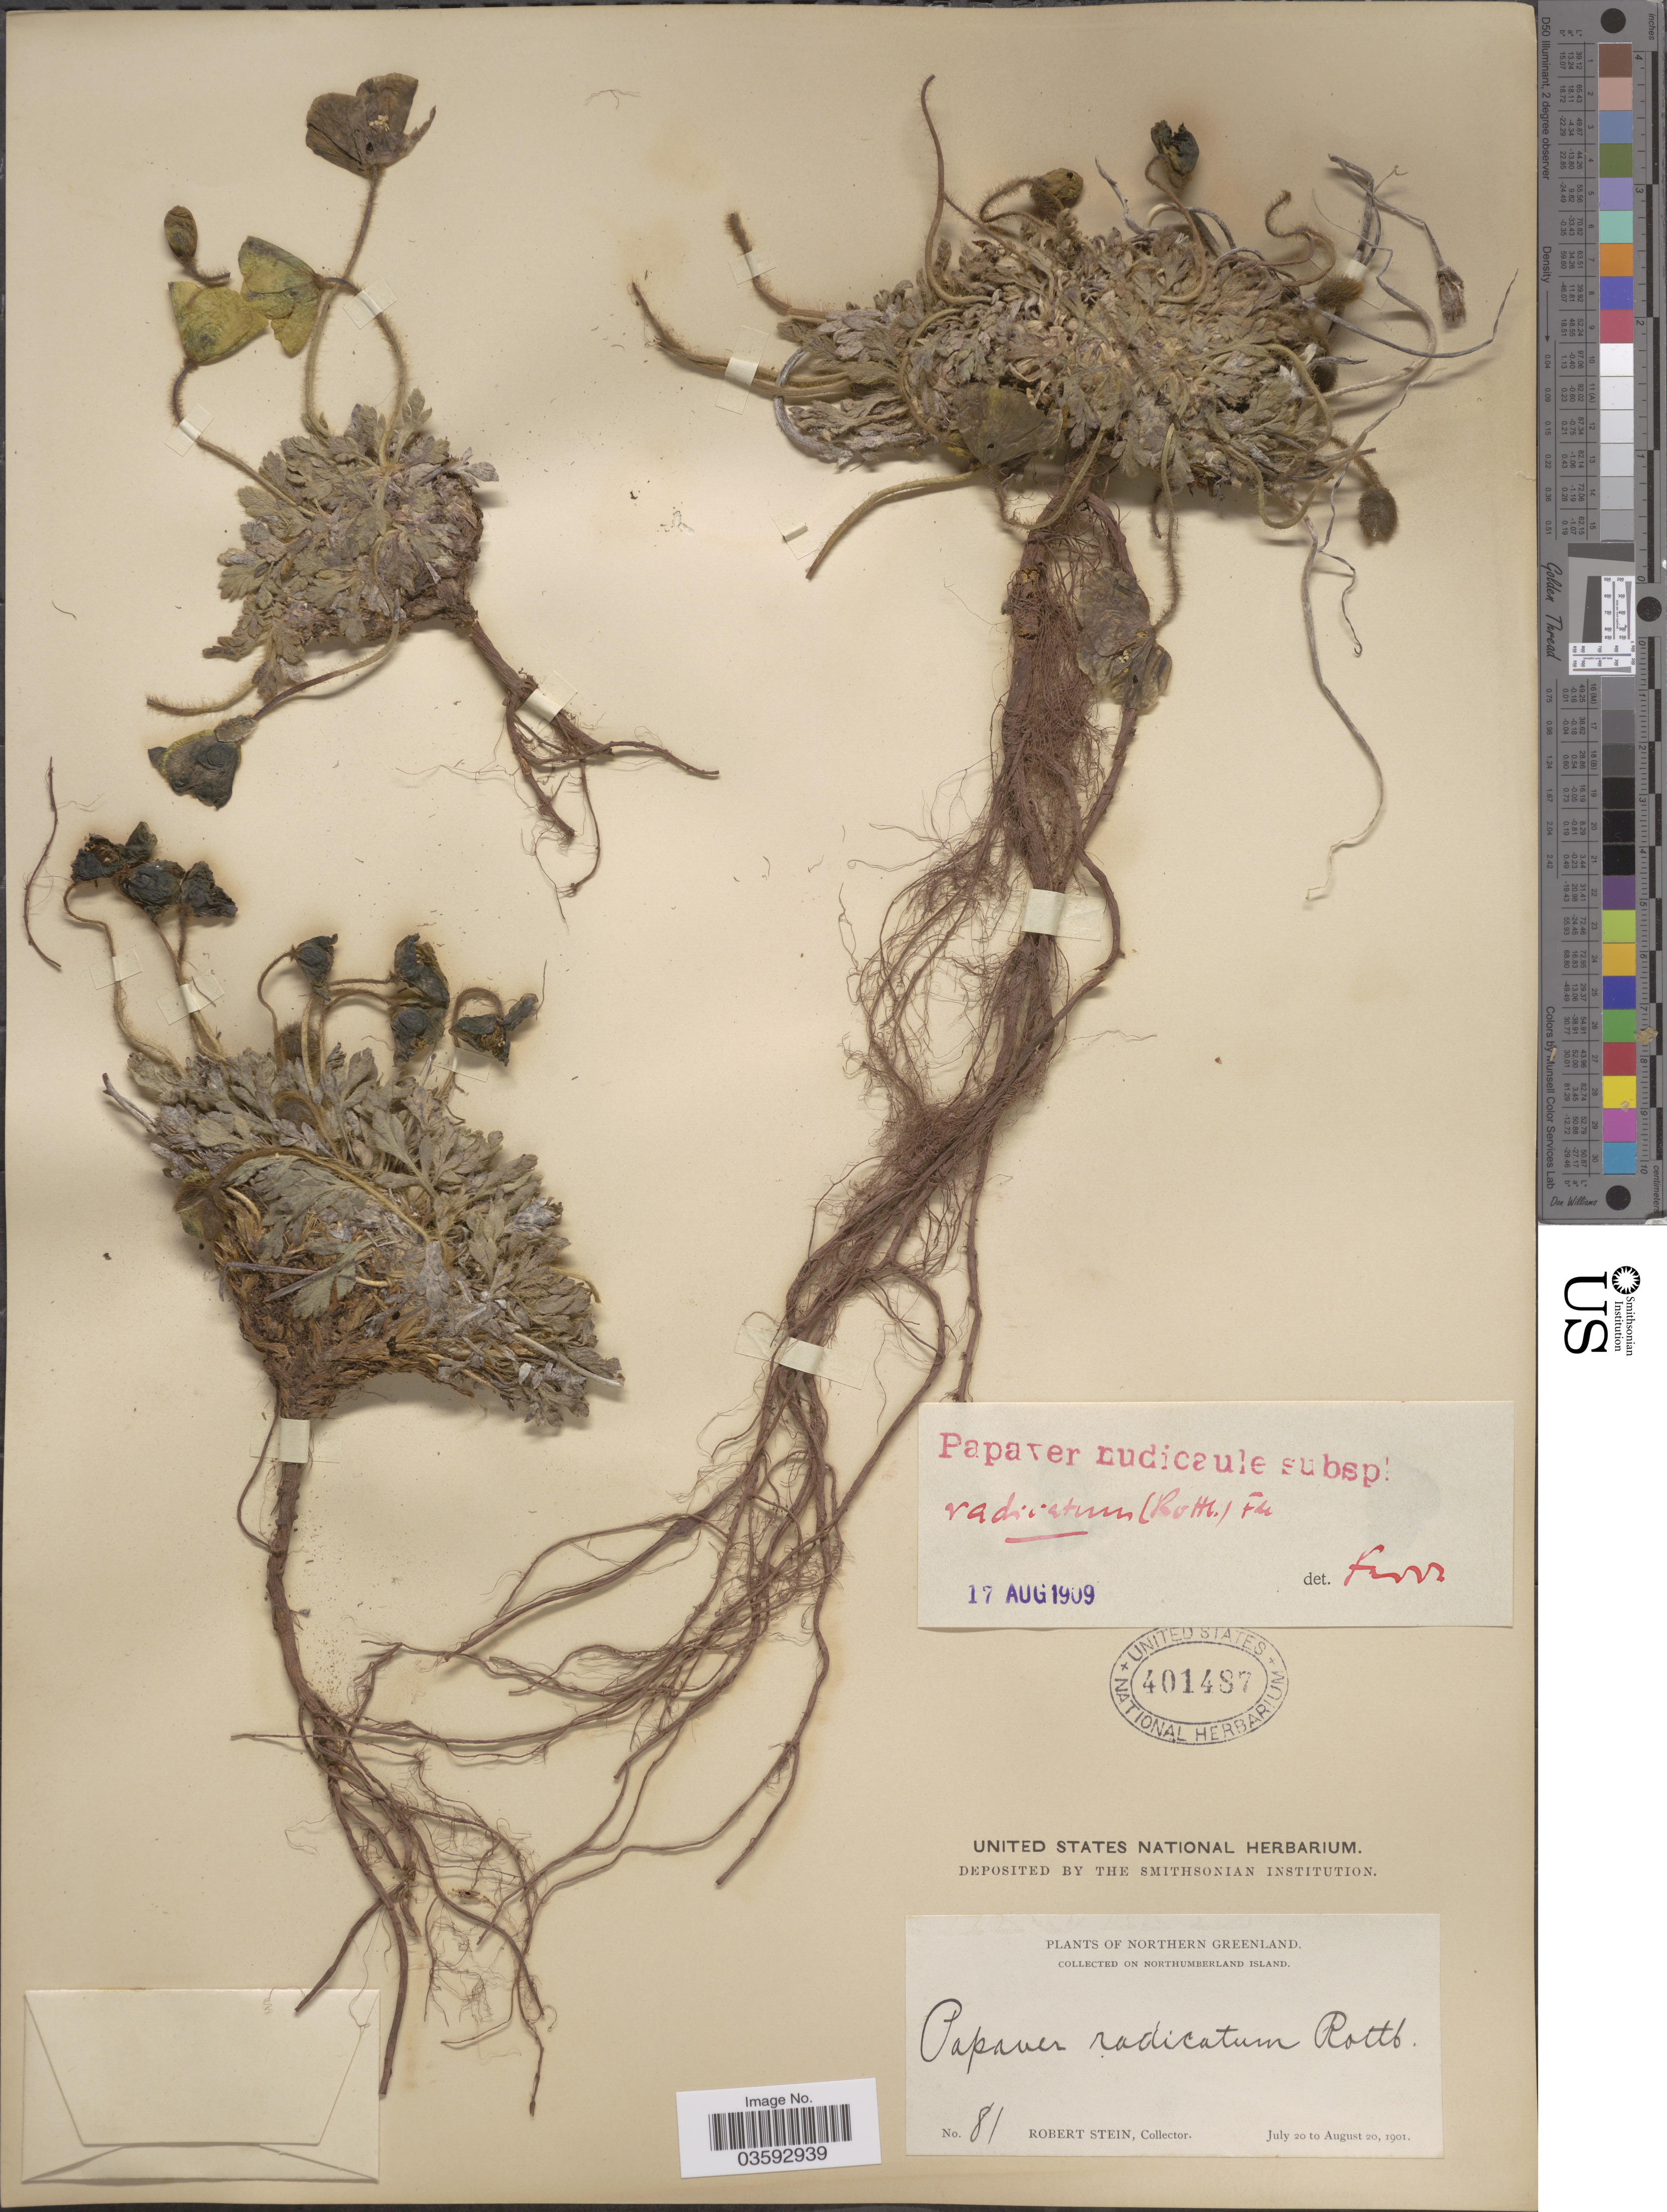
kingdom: Plantae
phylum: Tracheophyta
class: Magnoliopsida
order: Ranunculales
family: Papaveraceae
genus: Papaver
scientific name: Papaver nudicaule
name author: L.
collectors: R. Stein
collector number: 81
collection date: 1901-07-20/1901-08-20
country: Greenland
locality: Northern Greenland. Northumberland Island.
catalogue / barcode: US 401487